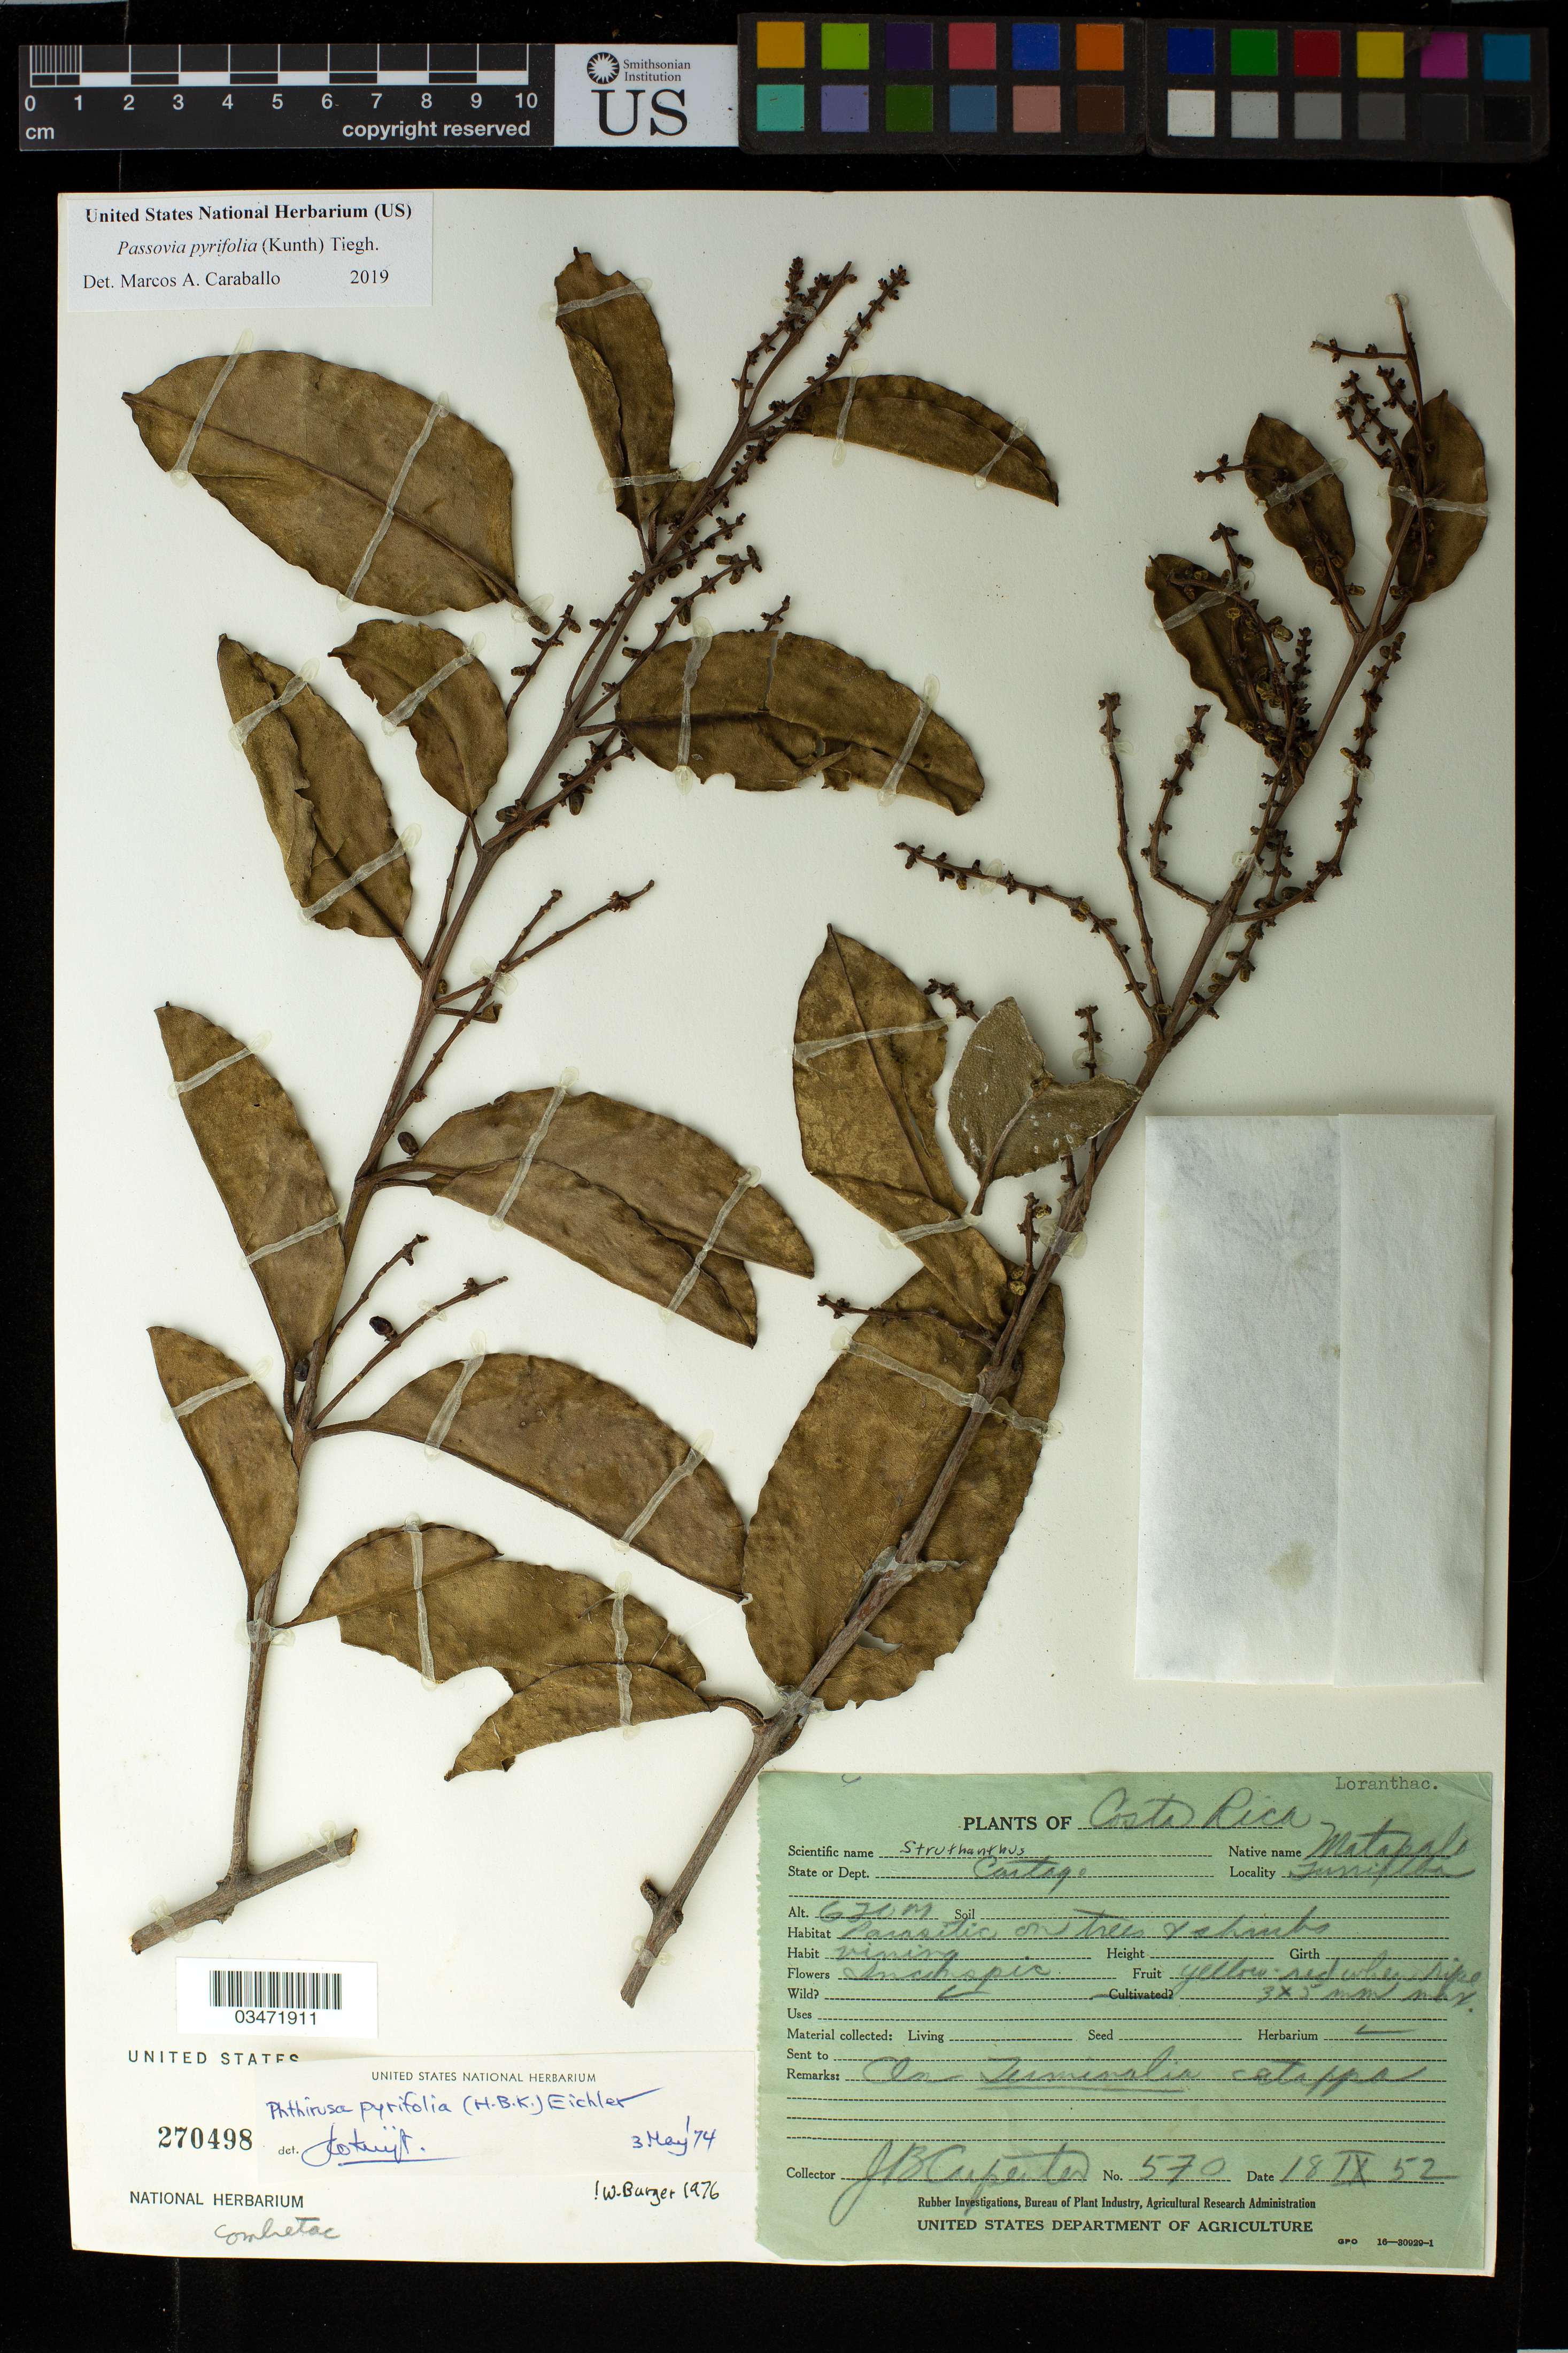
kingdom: Plantae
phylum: Tracheophyta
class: Magnoliopsida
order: Santalales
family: Loranthaceae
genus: Passovia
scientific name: Passovia pyrifolia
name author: (Kunth) Tiegh.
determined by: Caraballo-Ortiz, Marcos A., (MISS), University of Mississippi (UNITED STATES)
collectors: J. Carpenter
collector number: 570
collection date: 1952-09-18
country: Costa Rica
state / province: Cartago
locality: Turrialba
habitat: On trees and shrubs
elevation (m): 670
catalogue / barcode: US 2704988